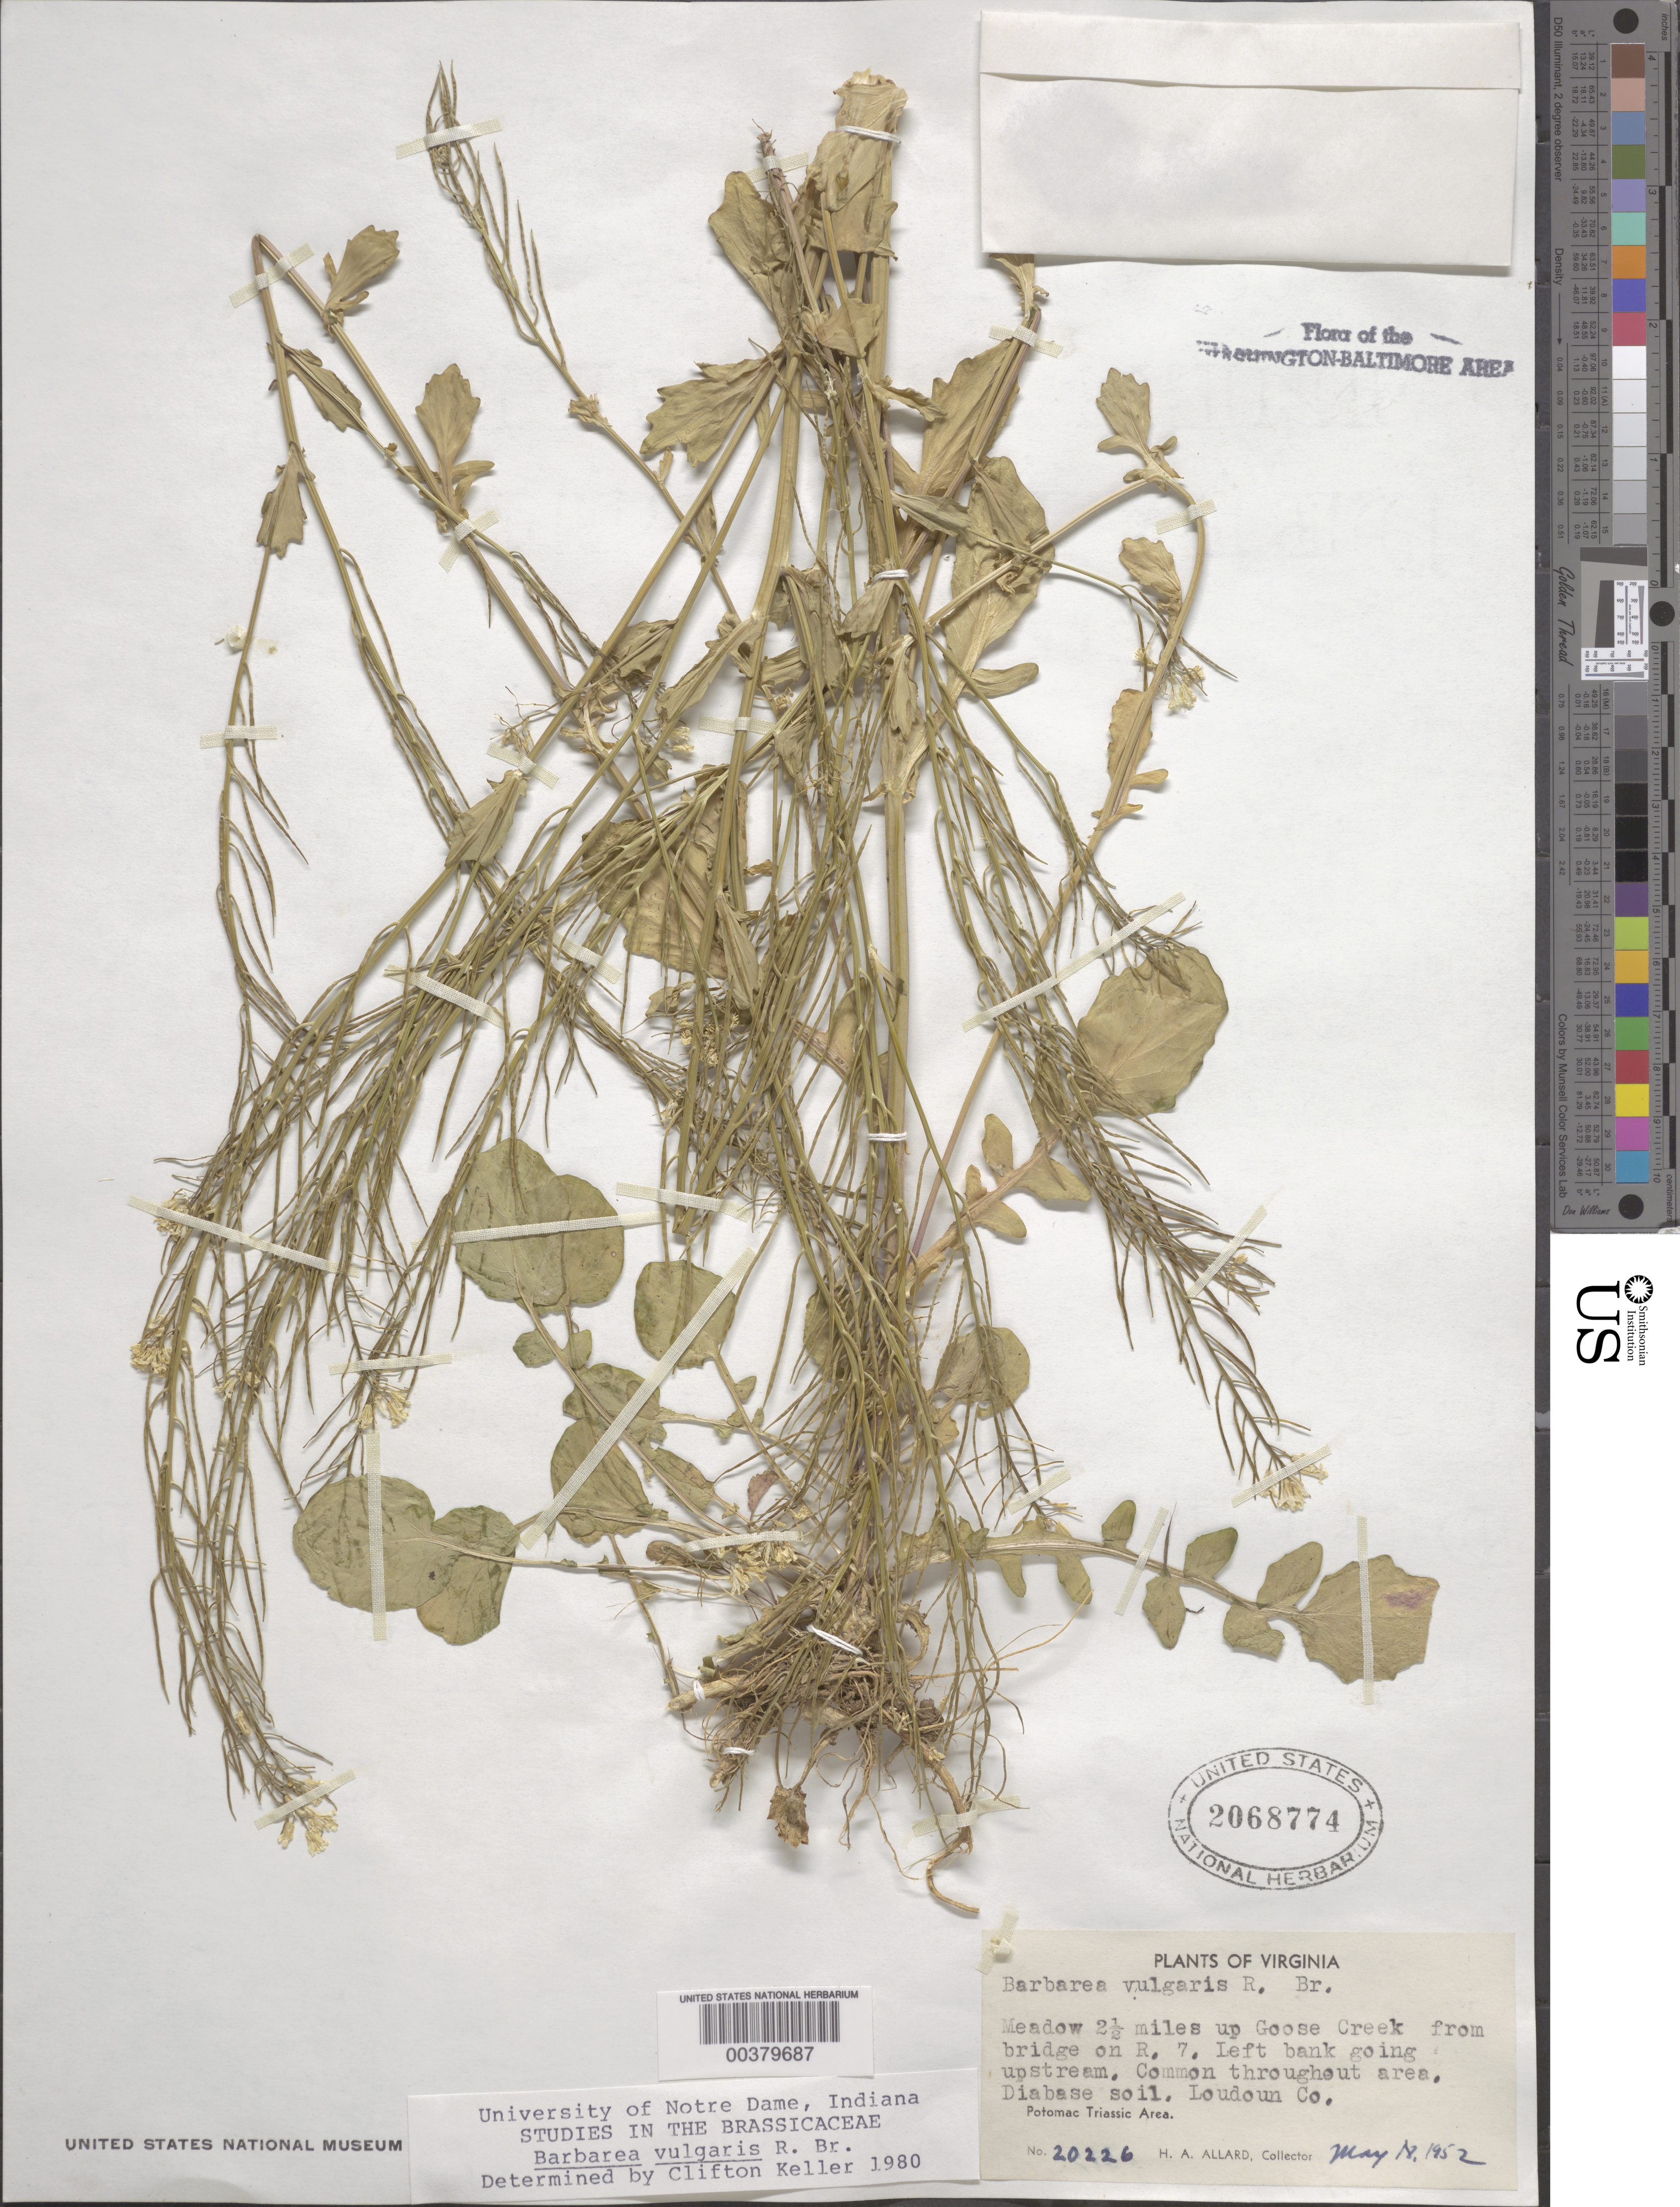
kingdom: Plantae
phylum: Tracheophyta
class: Magnoliopsida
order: Brassicales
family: Brassicaceae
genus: Barbarea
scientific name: Barbarea vulgaris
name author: W.T. Aiton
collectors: H. A. Allard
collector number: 20226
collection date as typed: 18 May 1952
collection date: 1952-05-18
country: United States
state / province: Virginia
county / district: Loudoun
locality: Upstream from Route 7 on Goose Creek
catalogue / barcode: US 2068774